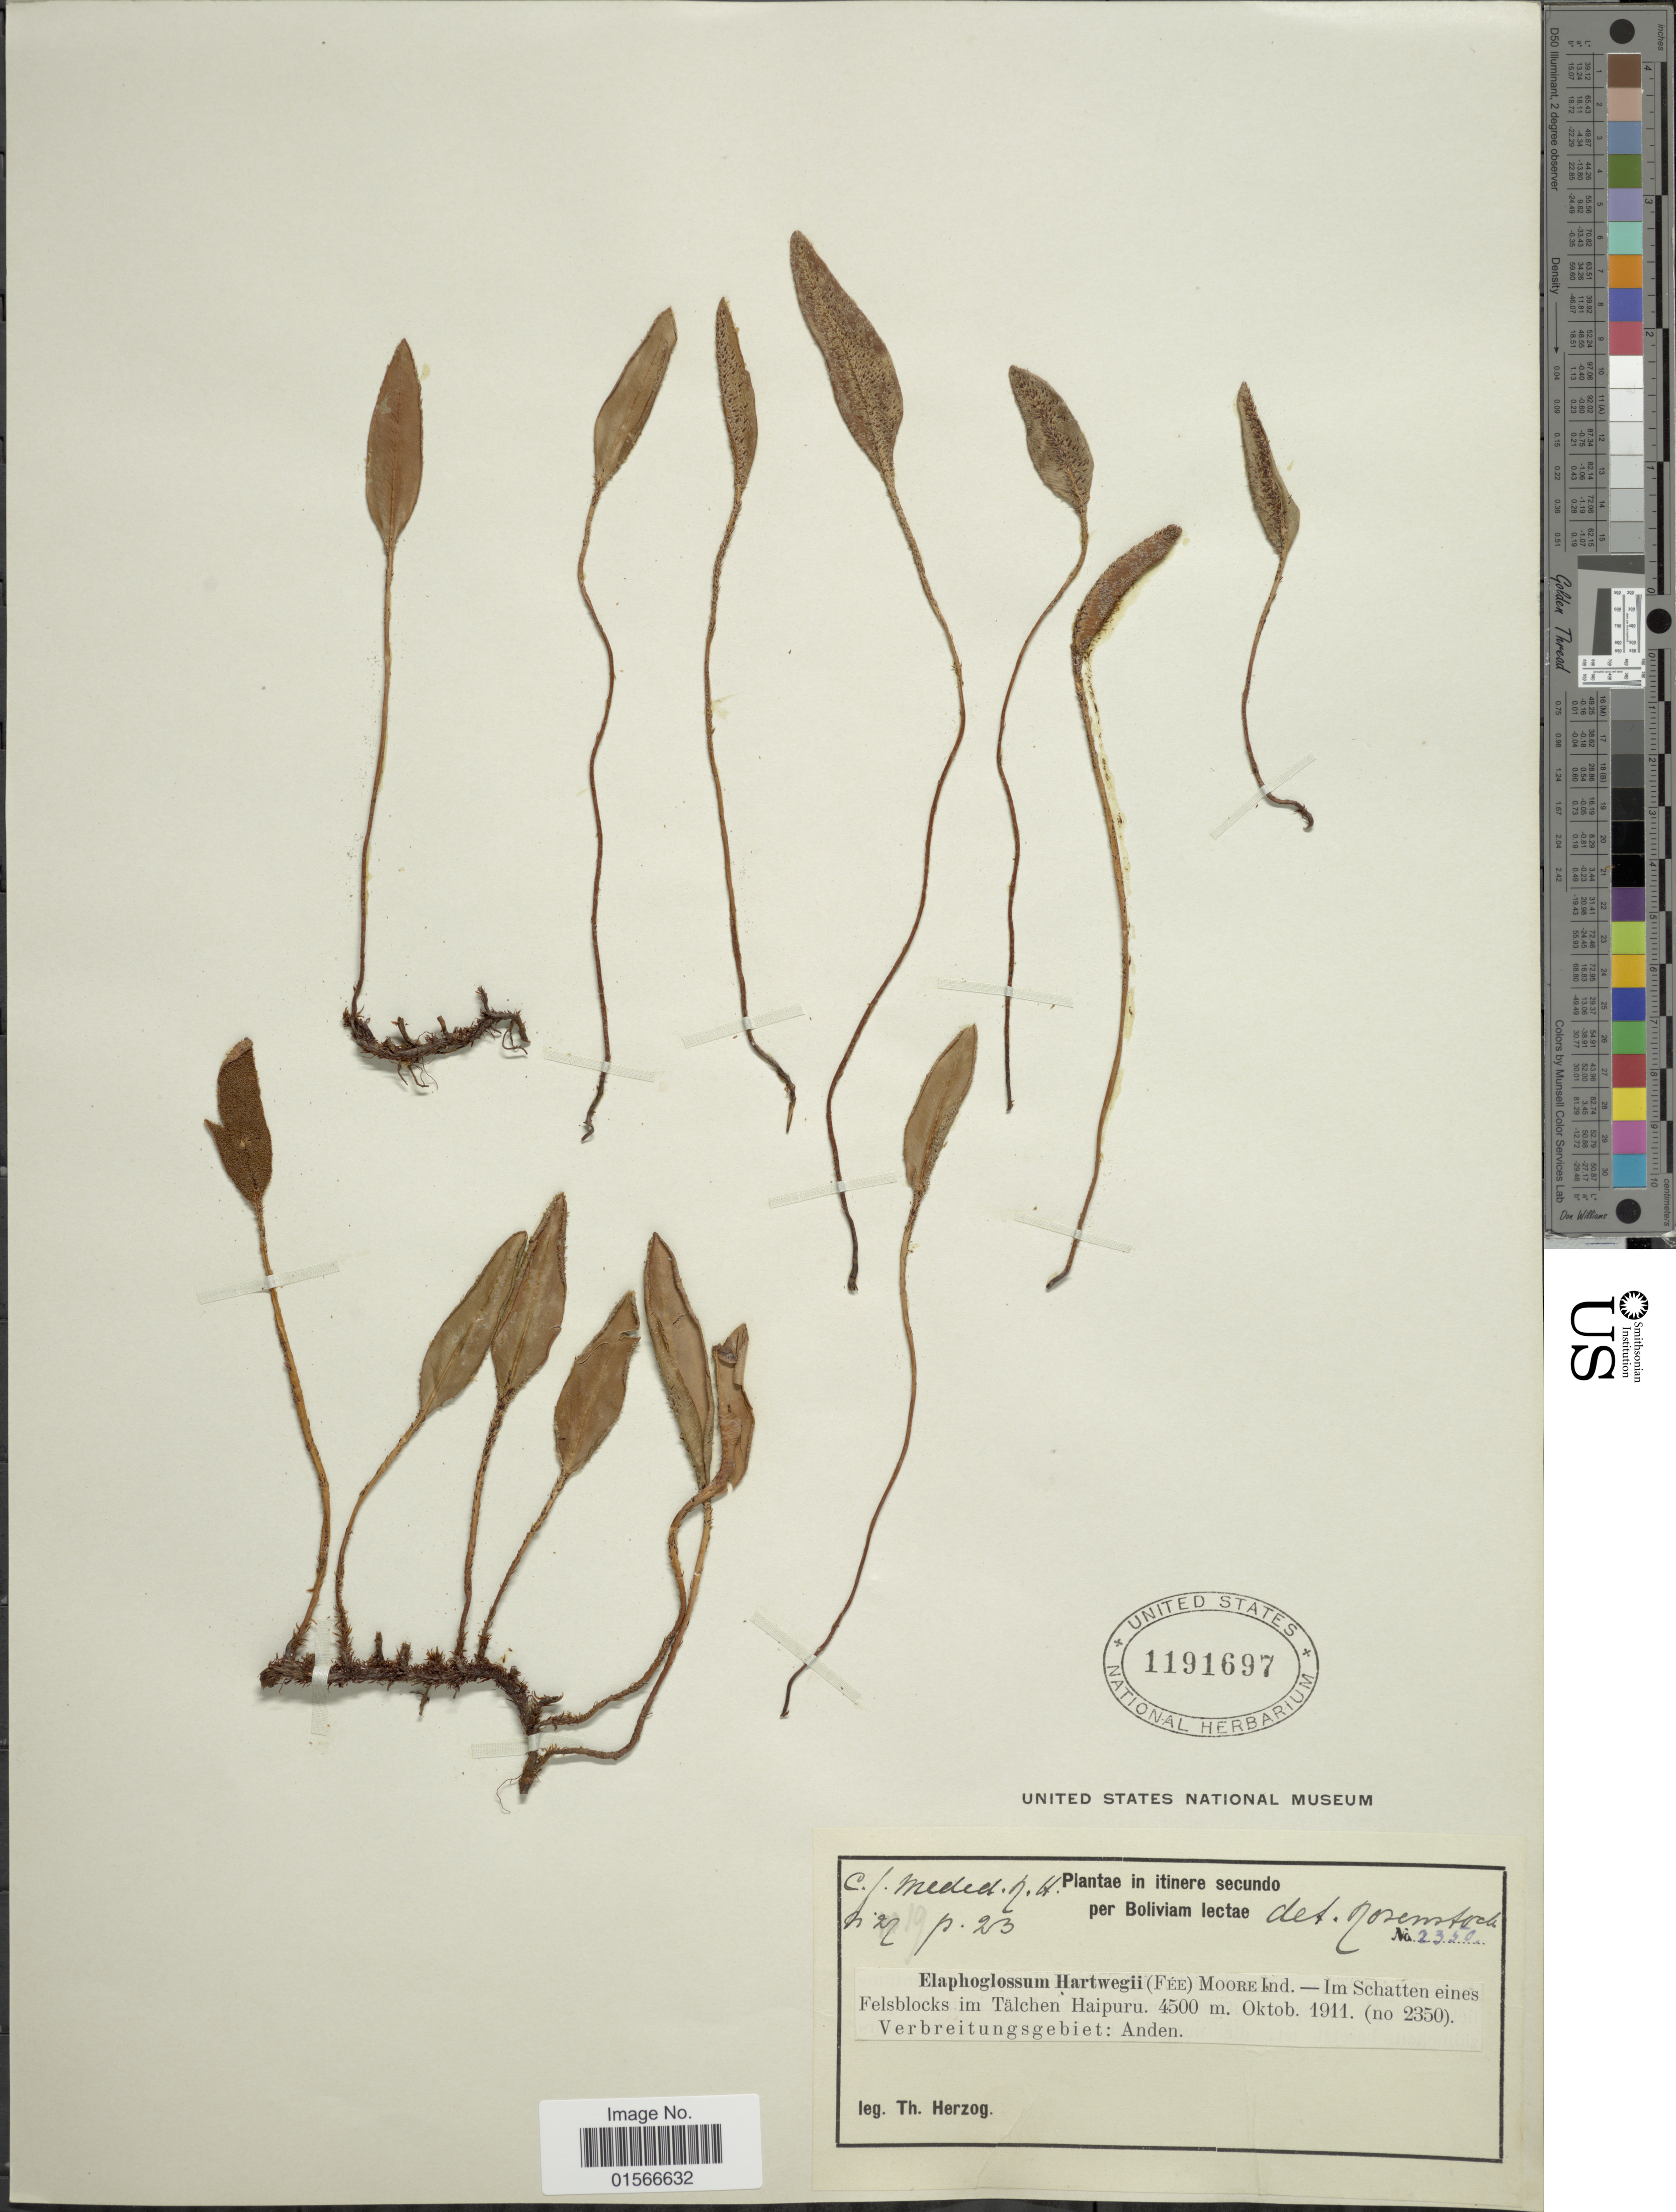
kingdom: Plantae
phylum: Tracheophyta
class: Polypodiopsida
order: Polypodiales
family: Dryopteridaceae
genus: Elaphoglossum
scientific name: Elaphoglossum hartwegii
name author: (Fée) T. Moore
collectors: T. Herzog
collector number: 2350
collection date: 1911-10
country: Bolivia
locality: Im Schatten eines Felsblocks im Tälchen Haipuru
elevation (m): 4500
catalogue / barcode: US 1191697